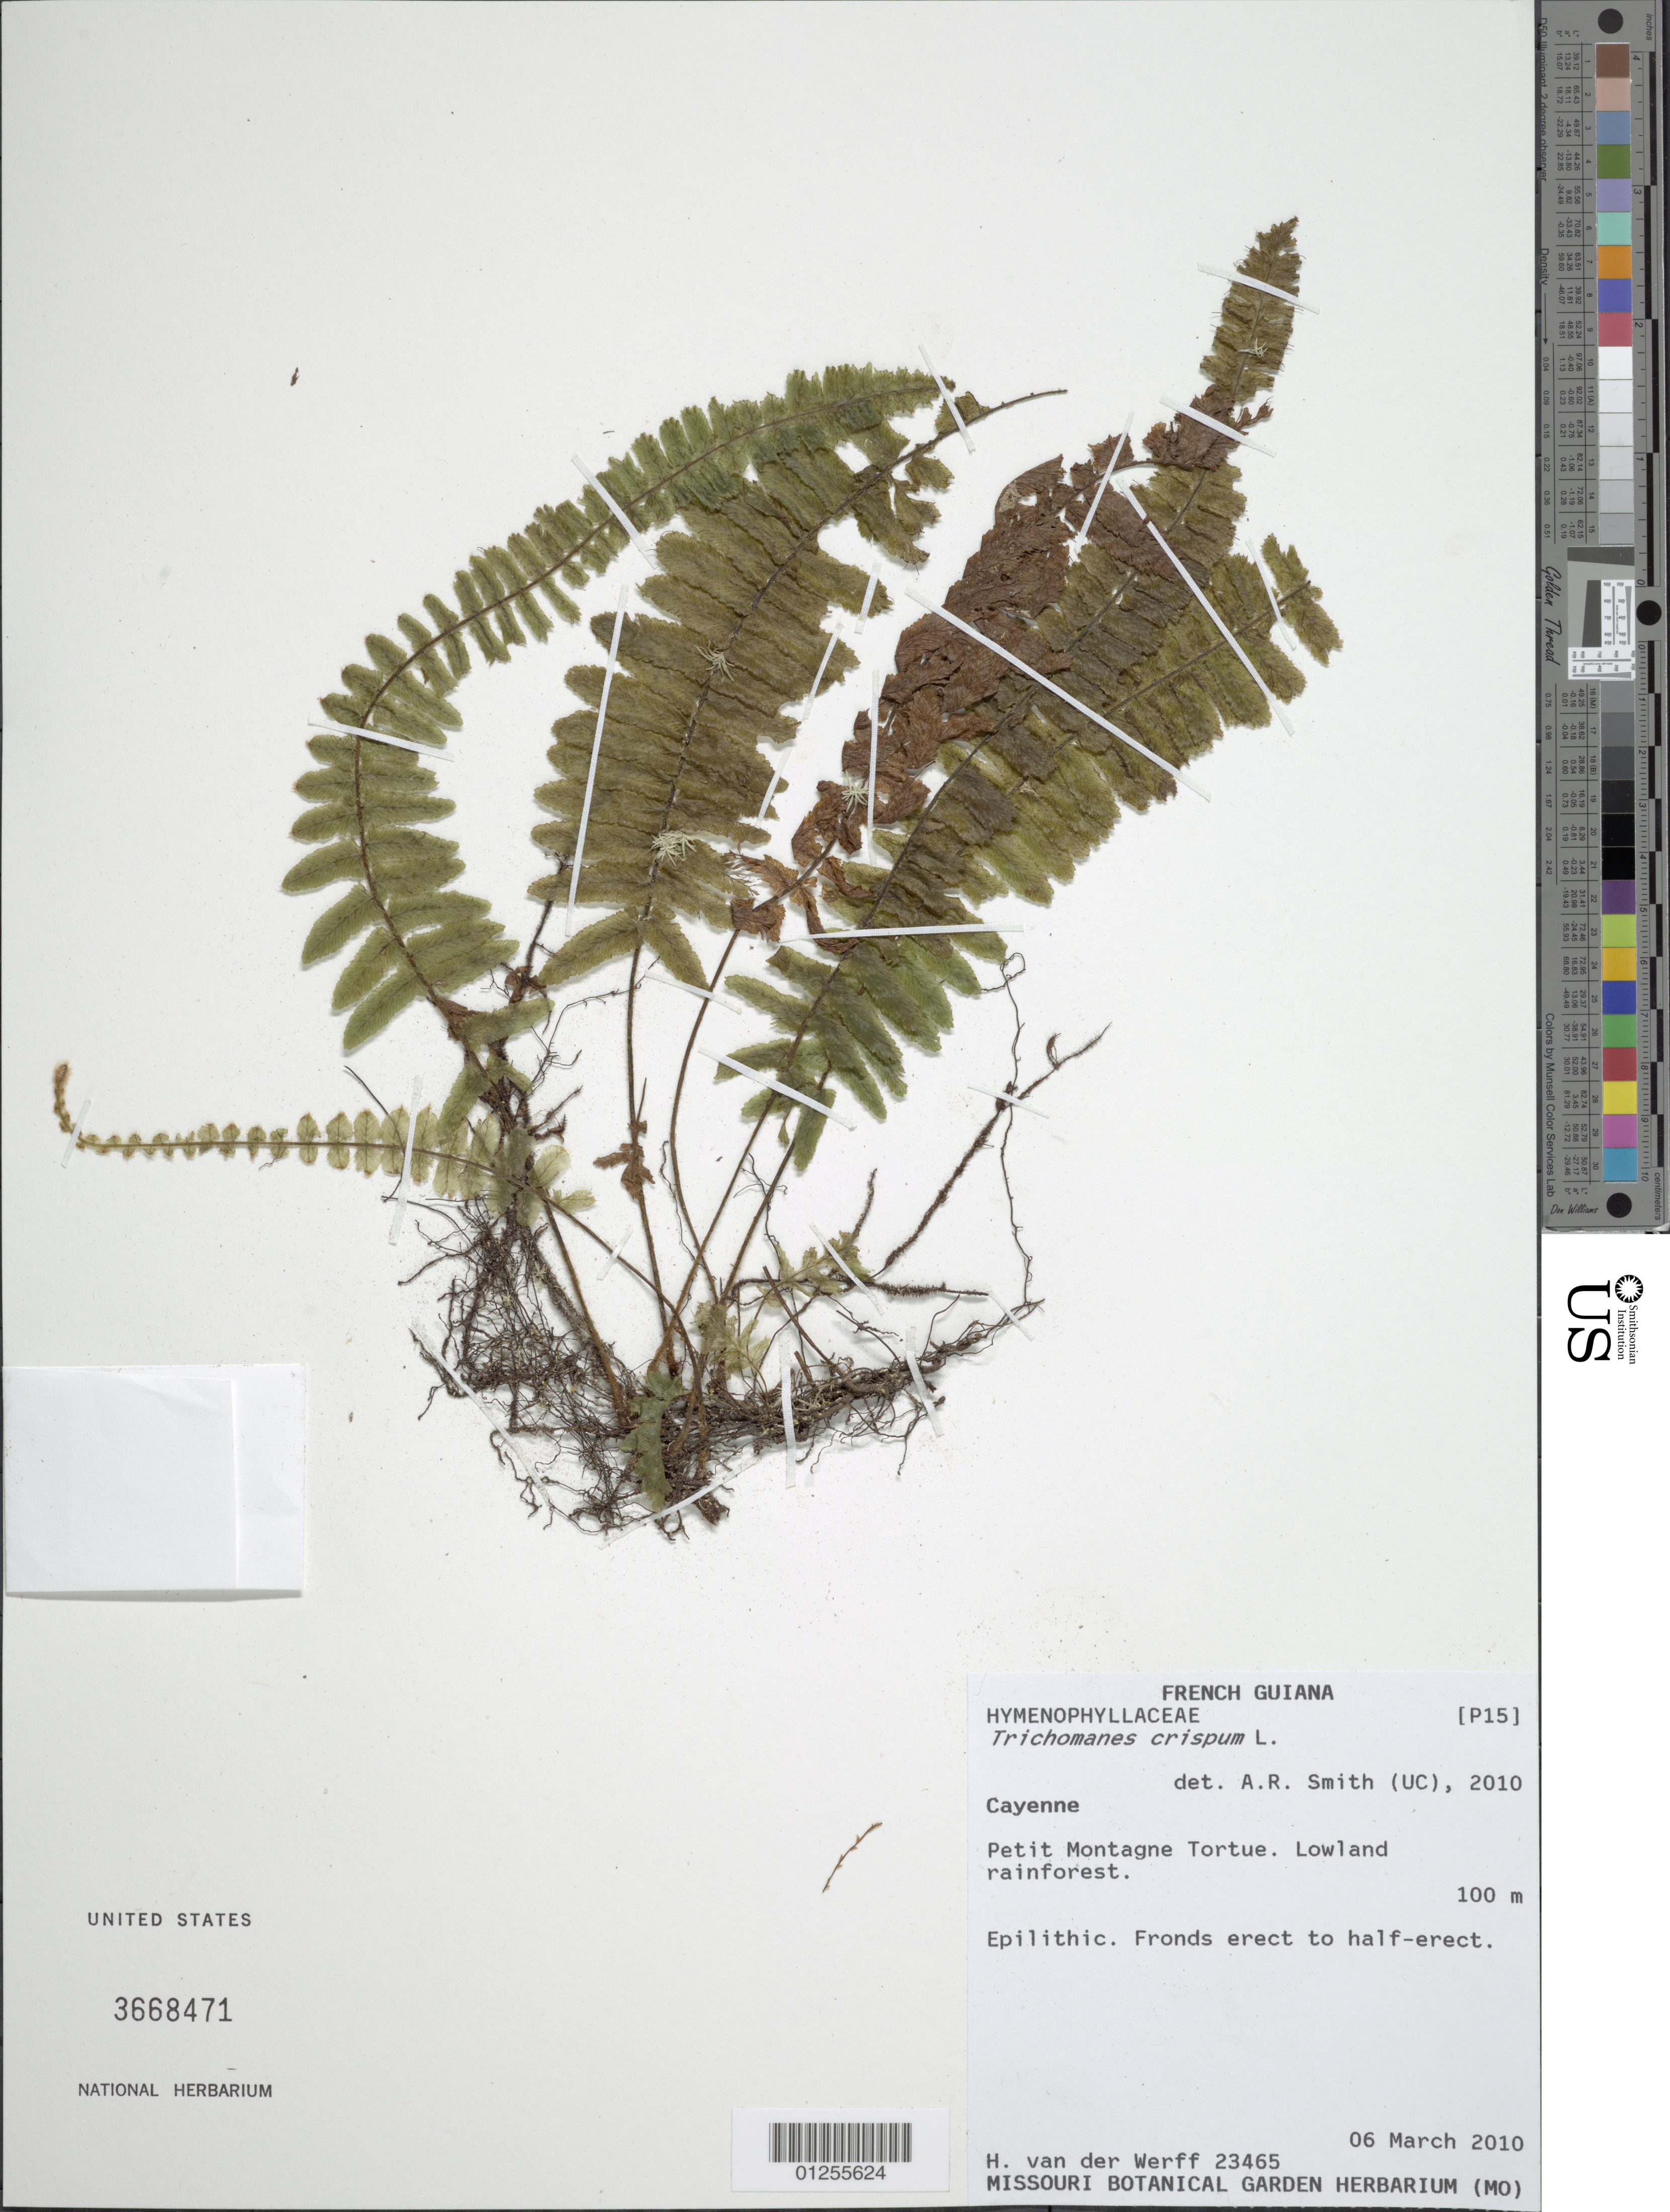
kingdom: Plantae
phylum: Tracheophyta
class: Polypodiopsida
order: Hymenophyllales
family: Hymenophyllaceae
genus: Trichomanes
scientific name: Trichomanes crispum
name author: L.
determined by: Smith, Alan R., (UC)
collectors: H. van der Werff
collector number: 23465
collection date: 2010-03-06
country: French Guiana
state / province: Cayenne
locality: Petit Montagne Tortue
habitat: Epilithic. Lowland rainforest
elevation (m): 100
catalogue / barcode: US 3668471